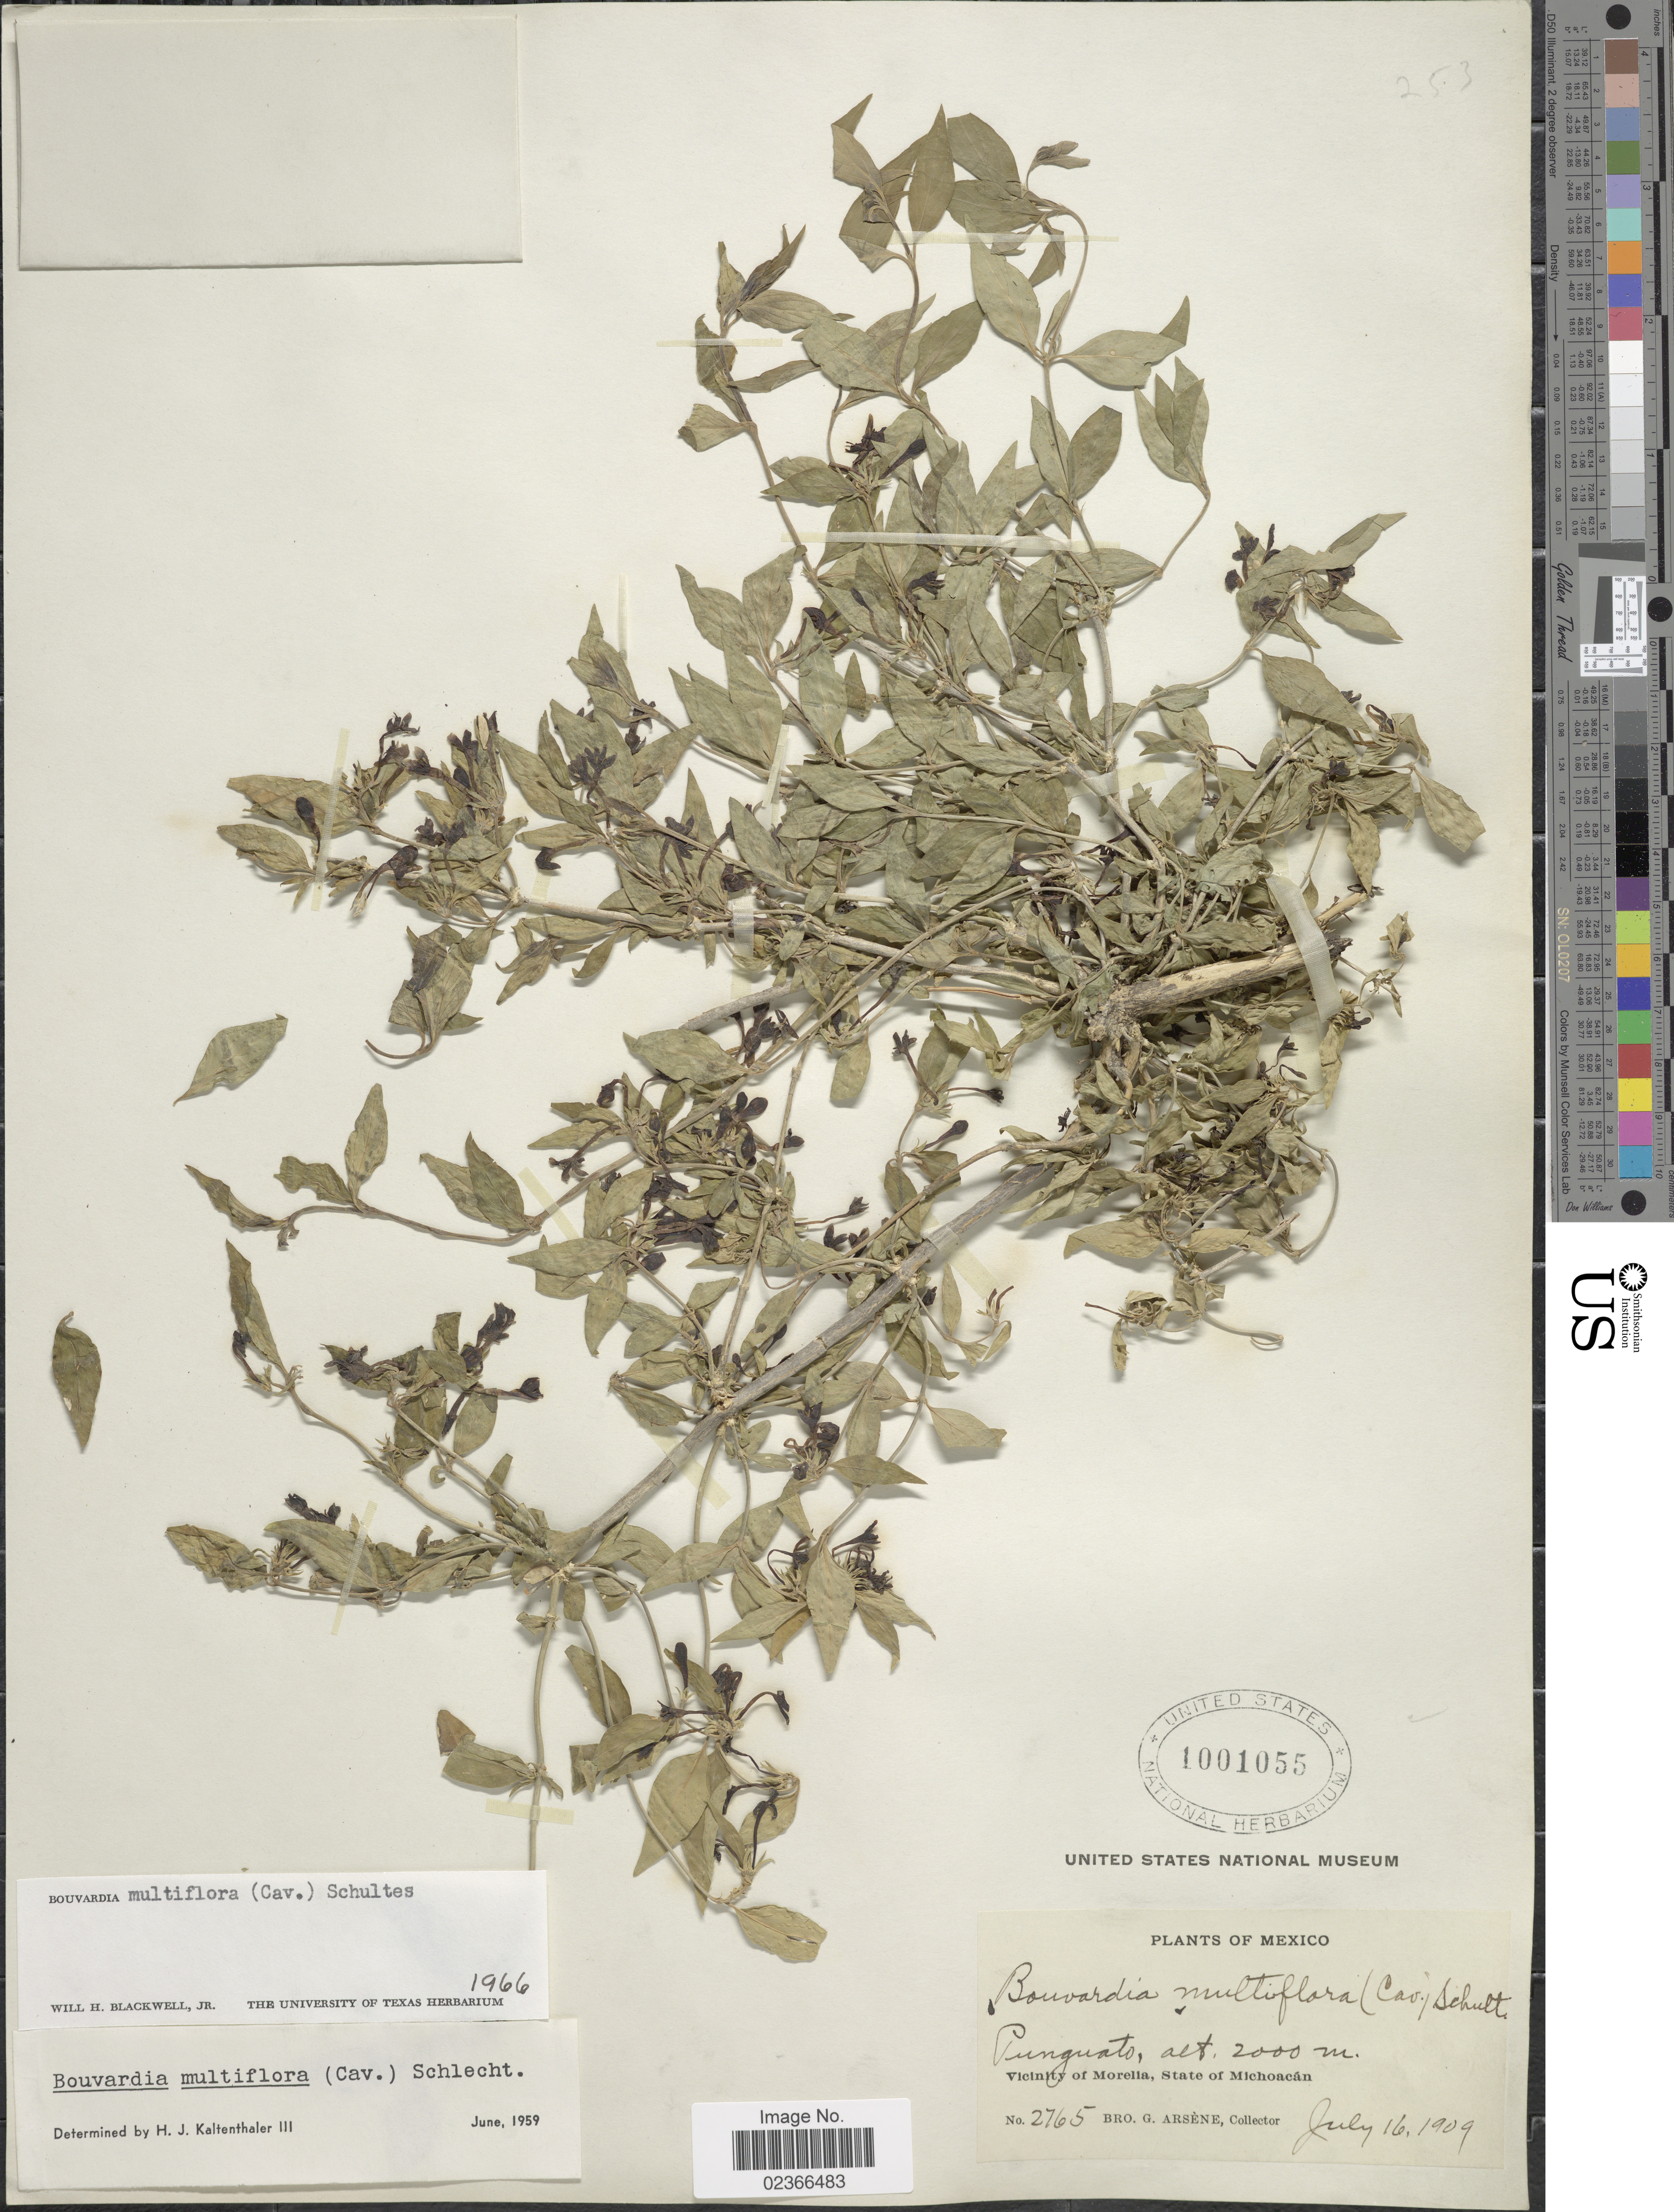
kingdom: Plantae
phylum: Tracheophyta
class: Magnoliopsida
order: Gentianales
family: Rubiaceae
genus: Bouvardia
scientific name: Bouvardia multiflora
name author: (Cav.) Schult.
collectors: Bro. G. Arsène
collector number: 2765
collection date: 1909-07-16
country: Mexico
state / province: Michoacán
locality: Punguato, Vicinity of Morelia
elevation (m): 2000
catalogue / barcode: US 1001055